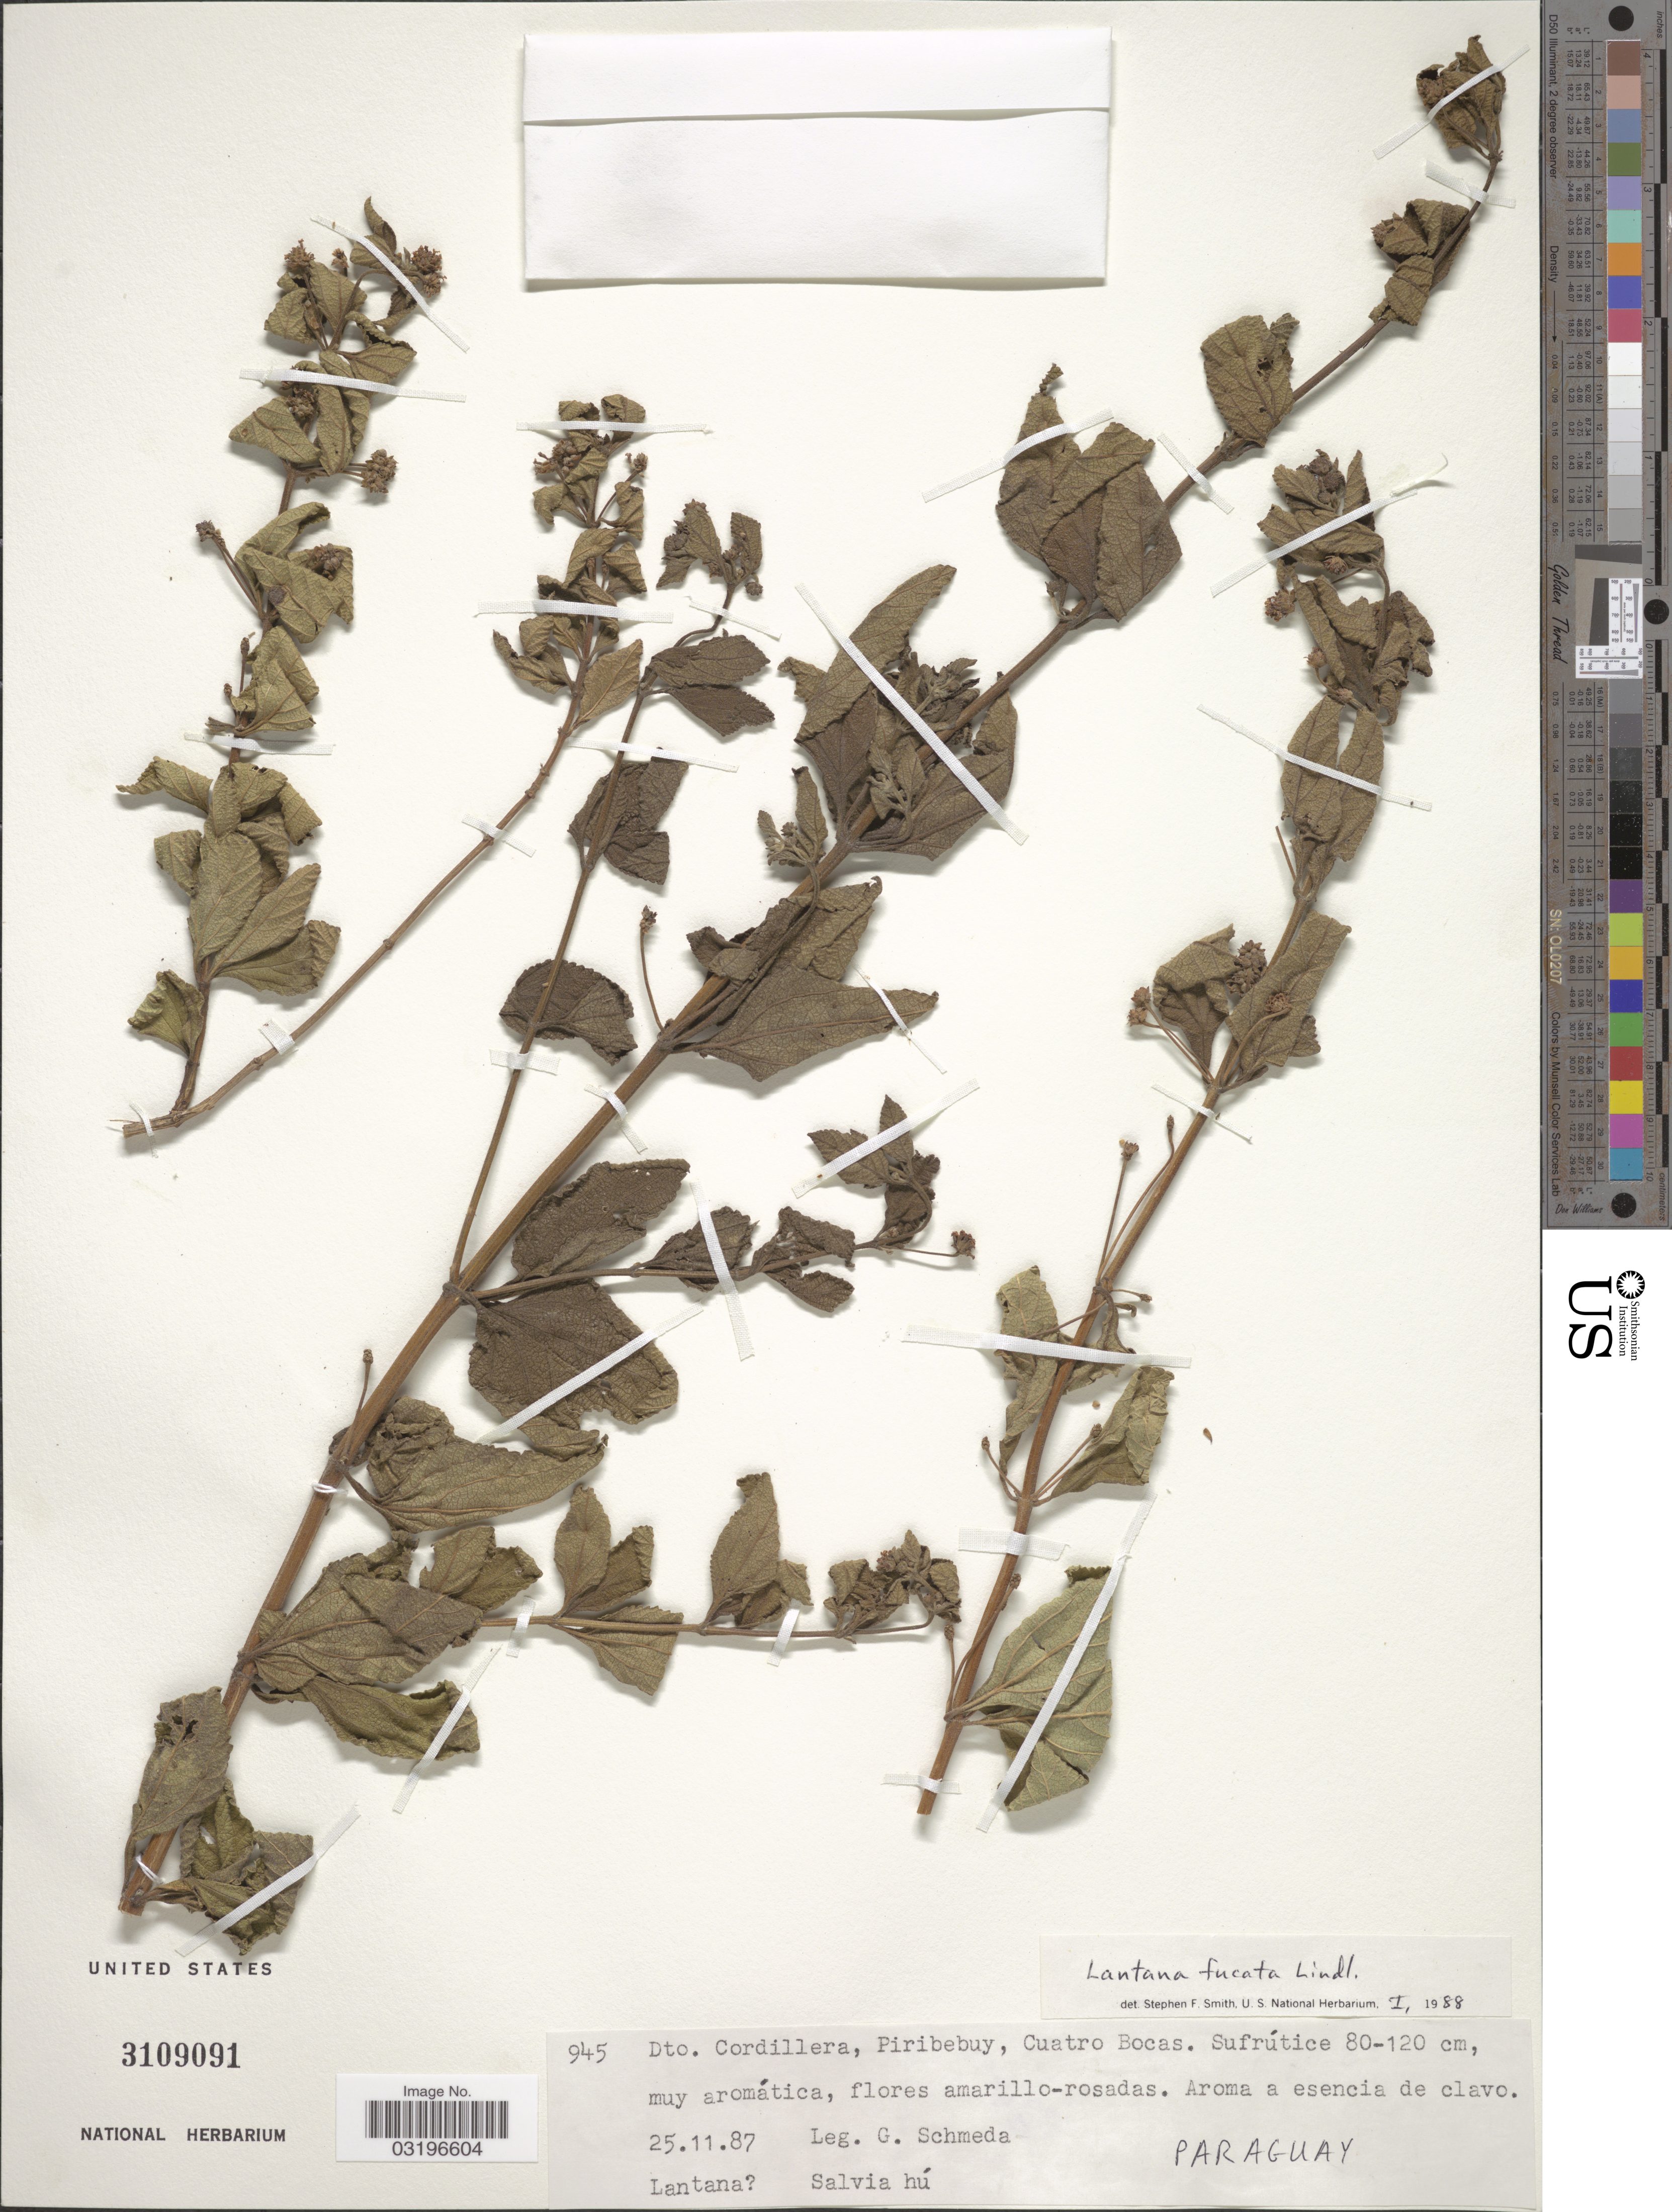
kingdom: Plantae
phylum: Tracheophyta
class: Magnoliopsida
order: Lamiales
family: Verbenaceae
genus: Lantana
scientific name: Lantana fucata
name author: Lindl.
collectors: G. Schmeda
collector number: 945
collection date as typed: Transcribed d/m/y: 25/11/87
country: Paraguay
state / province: Cordillera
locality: Dto. Cordillera, Piribebuy, Cuatro Bocas.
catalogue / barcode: US 3109091